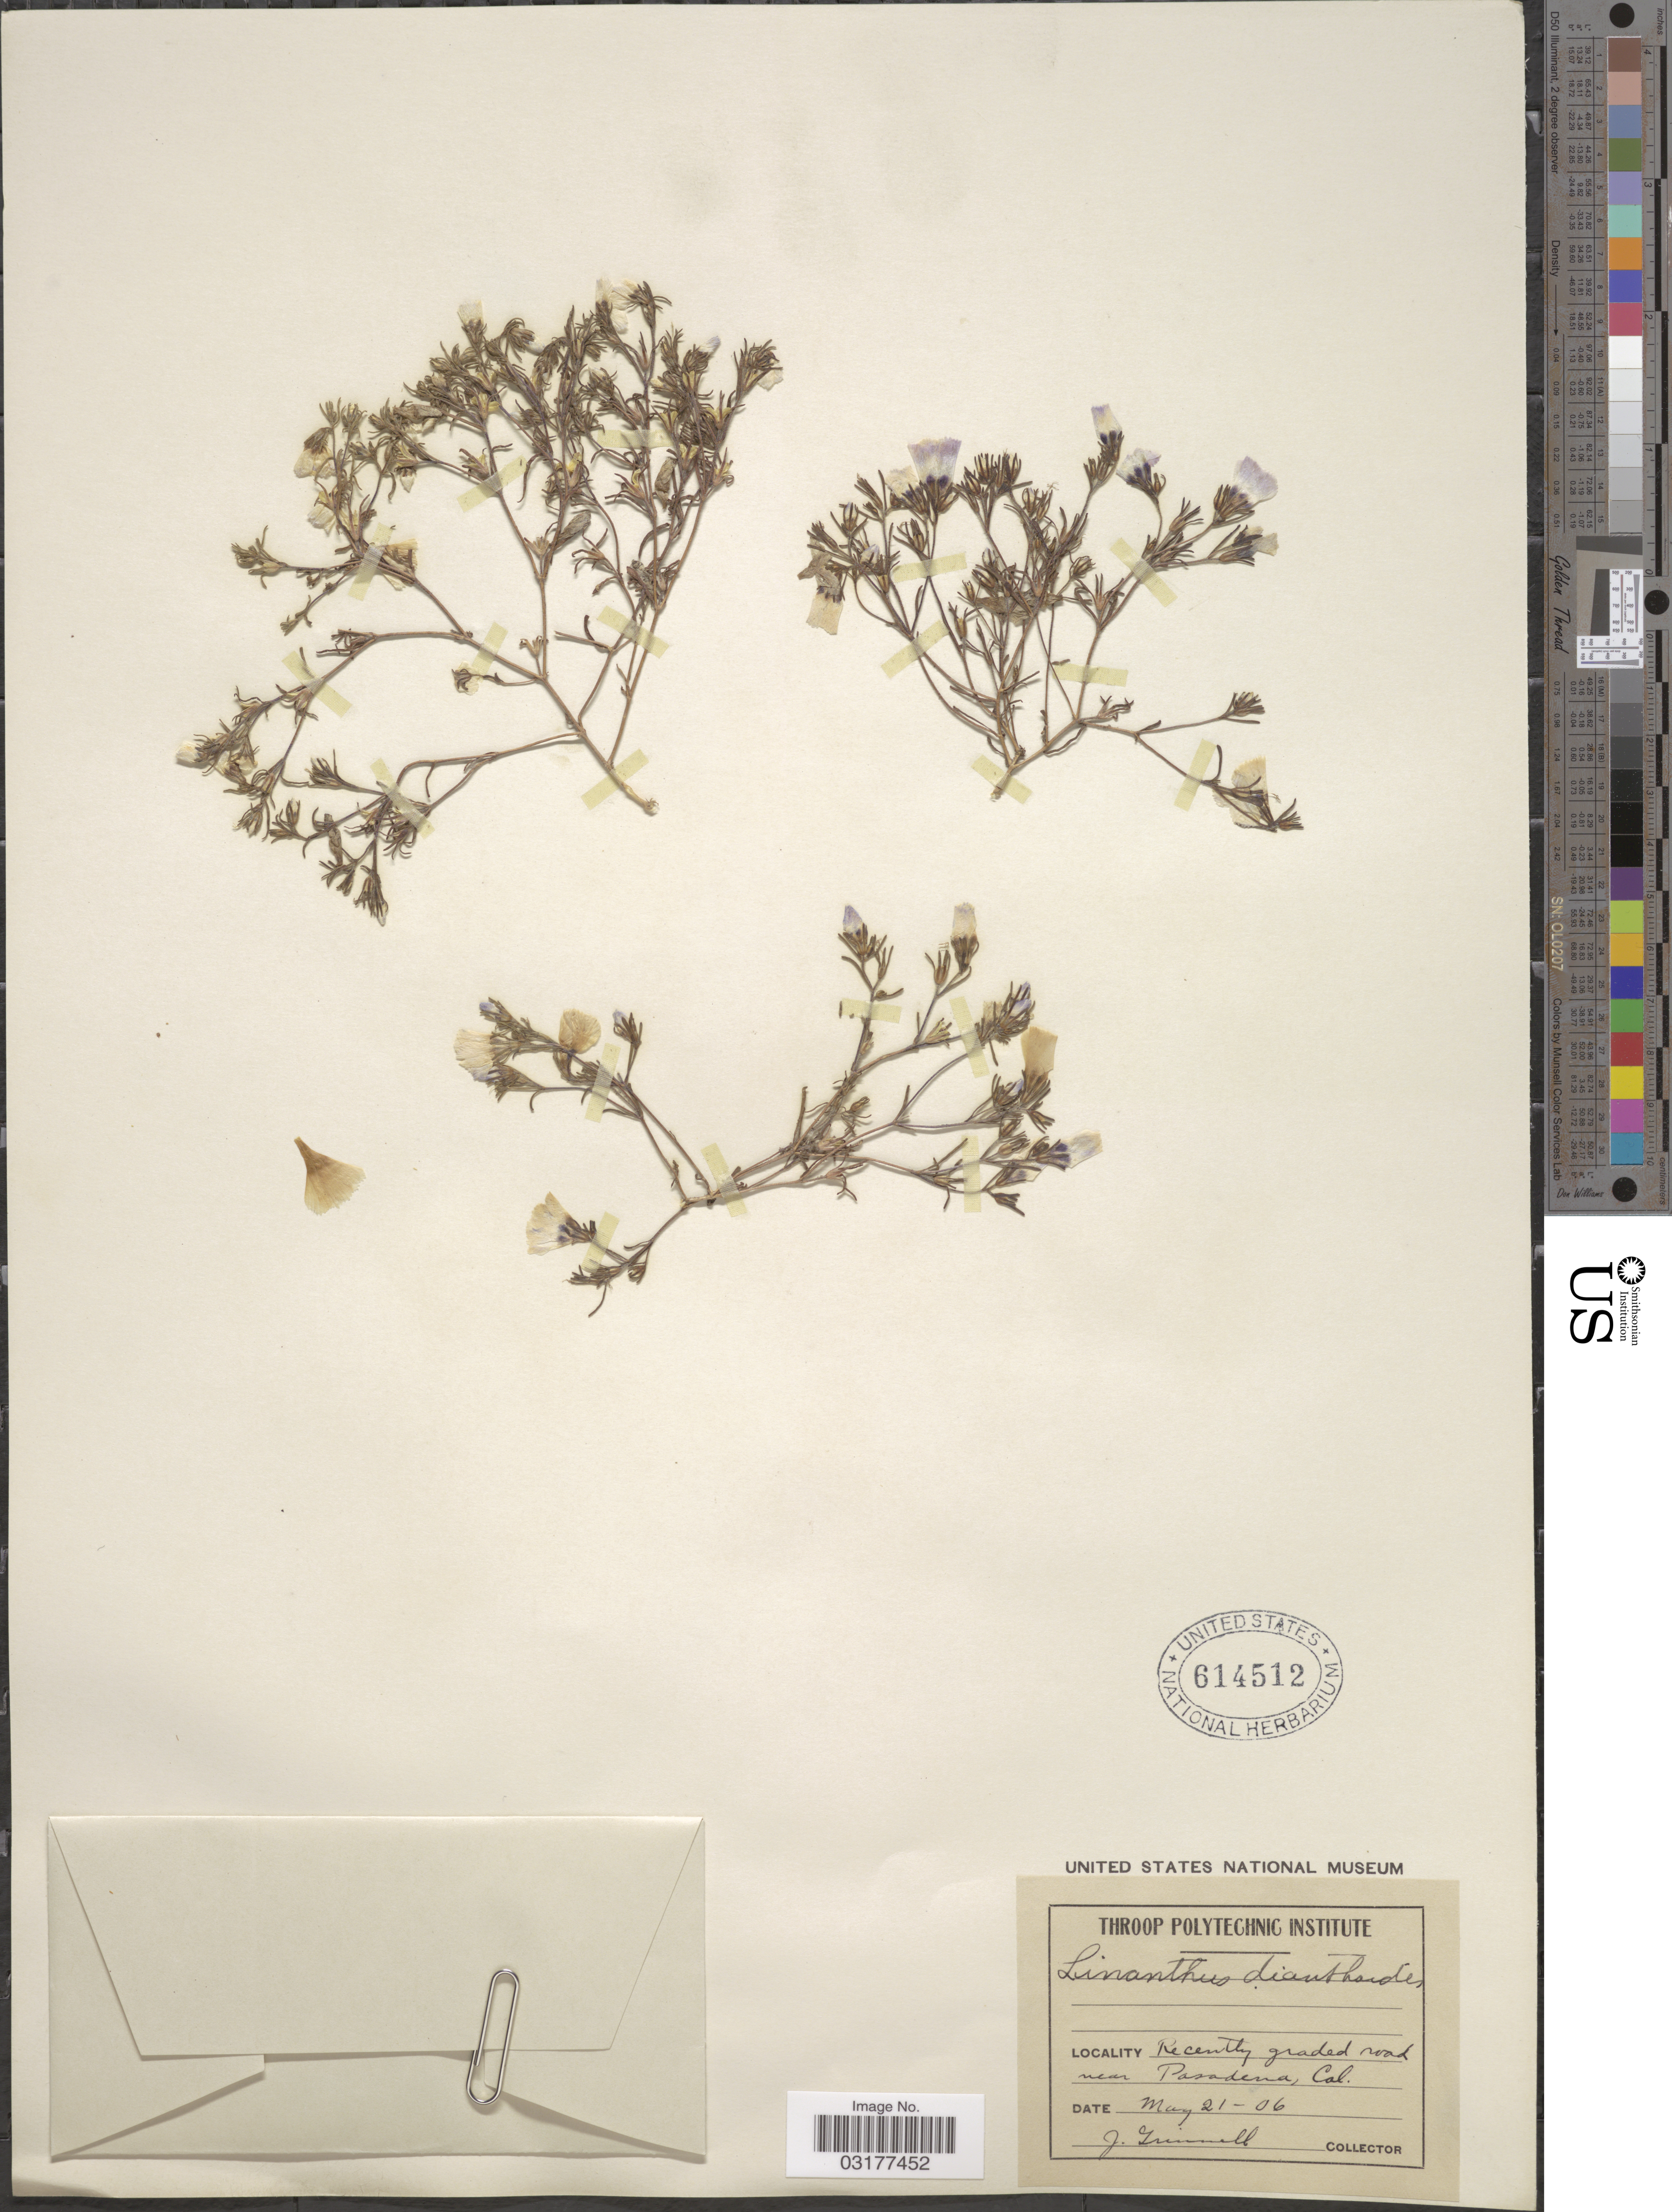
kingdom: Plantae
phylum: Tracheophyta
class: Magnoliopsida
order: Ericales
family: Polemoniaceae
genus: Linanthus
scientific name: Linanthus dianthiflorus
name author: (Benth.) Greene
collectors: J. Grinnell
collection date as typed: Transcribed d/m/y: 21/5/6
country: United States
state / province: California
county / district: Los Angeles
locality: Recently graded road near Pasadena.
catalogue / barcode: US 614512